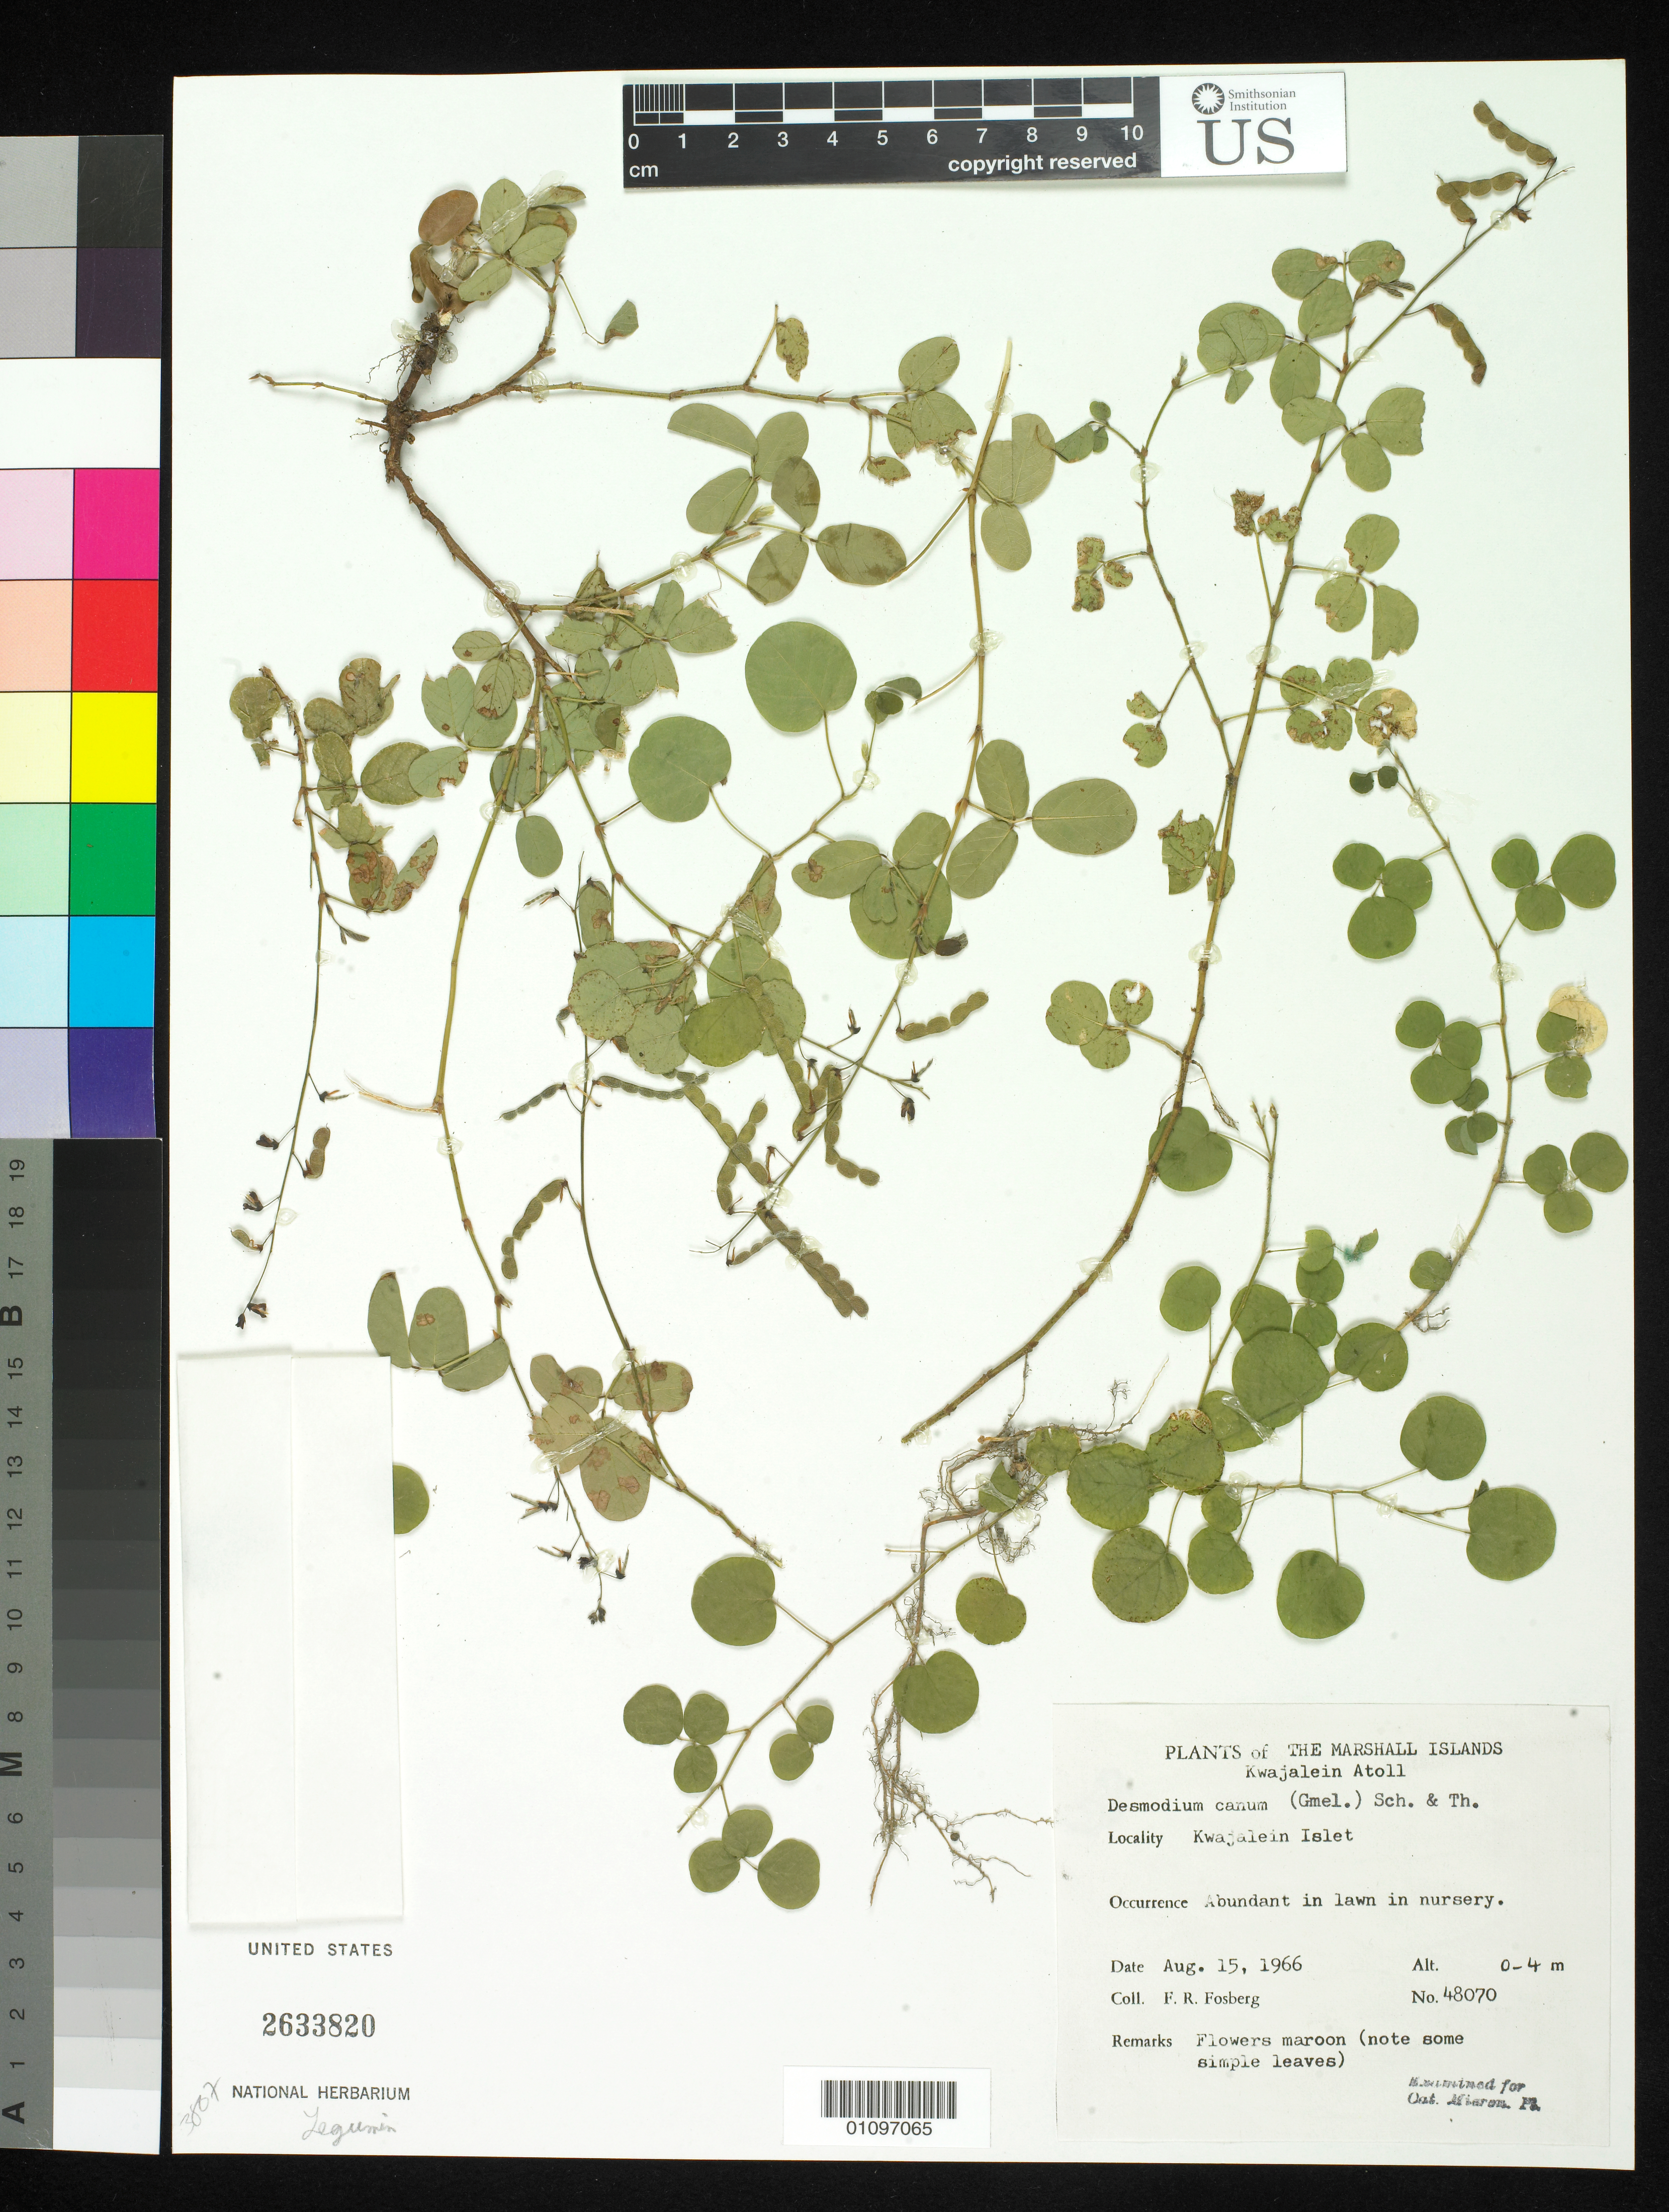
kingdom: Plantae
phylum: Tracheophyta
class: Magnoliopsida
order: Fabales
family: Fabaceae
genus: Desmodium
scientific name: Desmodium incanum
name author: (Sw.) DC.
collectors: F. R. Fosberg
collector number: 48070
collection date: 1966-08-15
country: Marshall Islands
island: Kwajelein Atoll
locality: Kwajalein Islet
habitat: Abundant in lawn in nursery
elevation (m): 0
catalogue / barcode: US 2633820